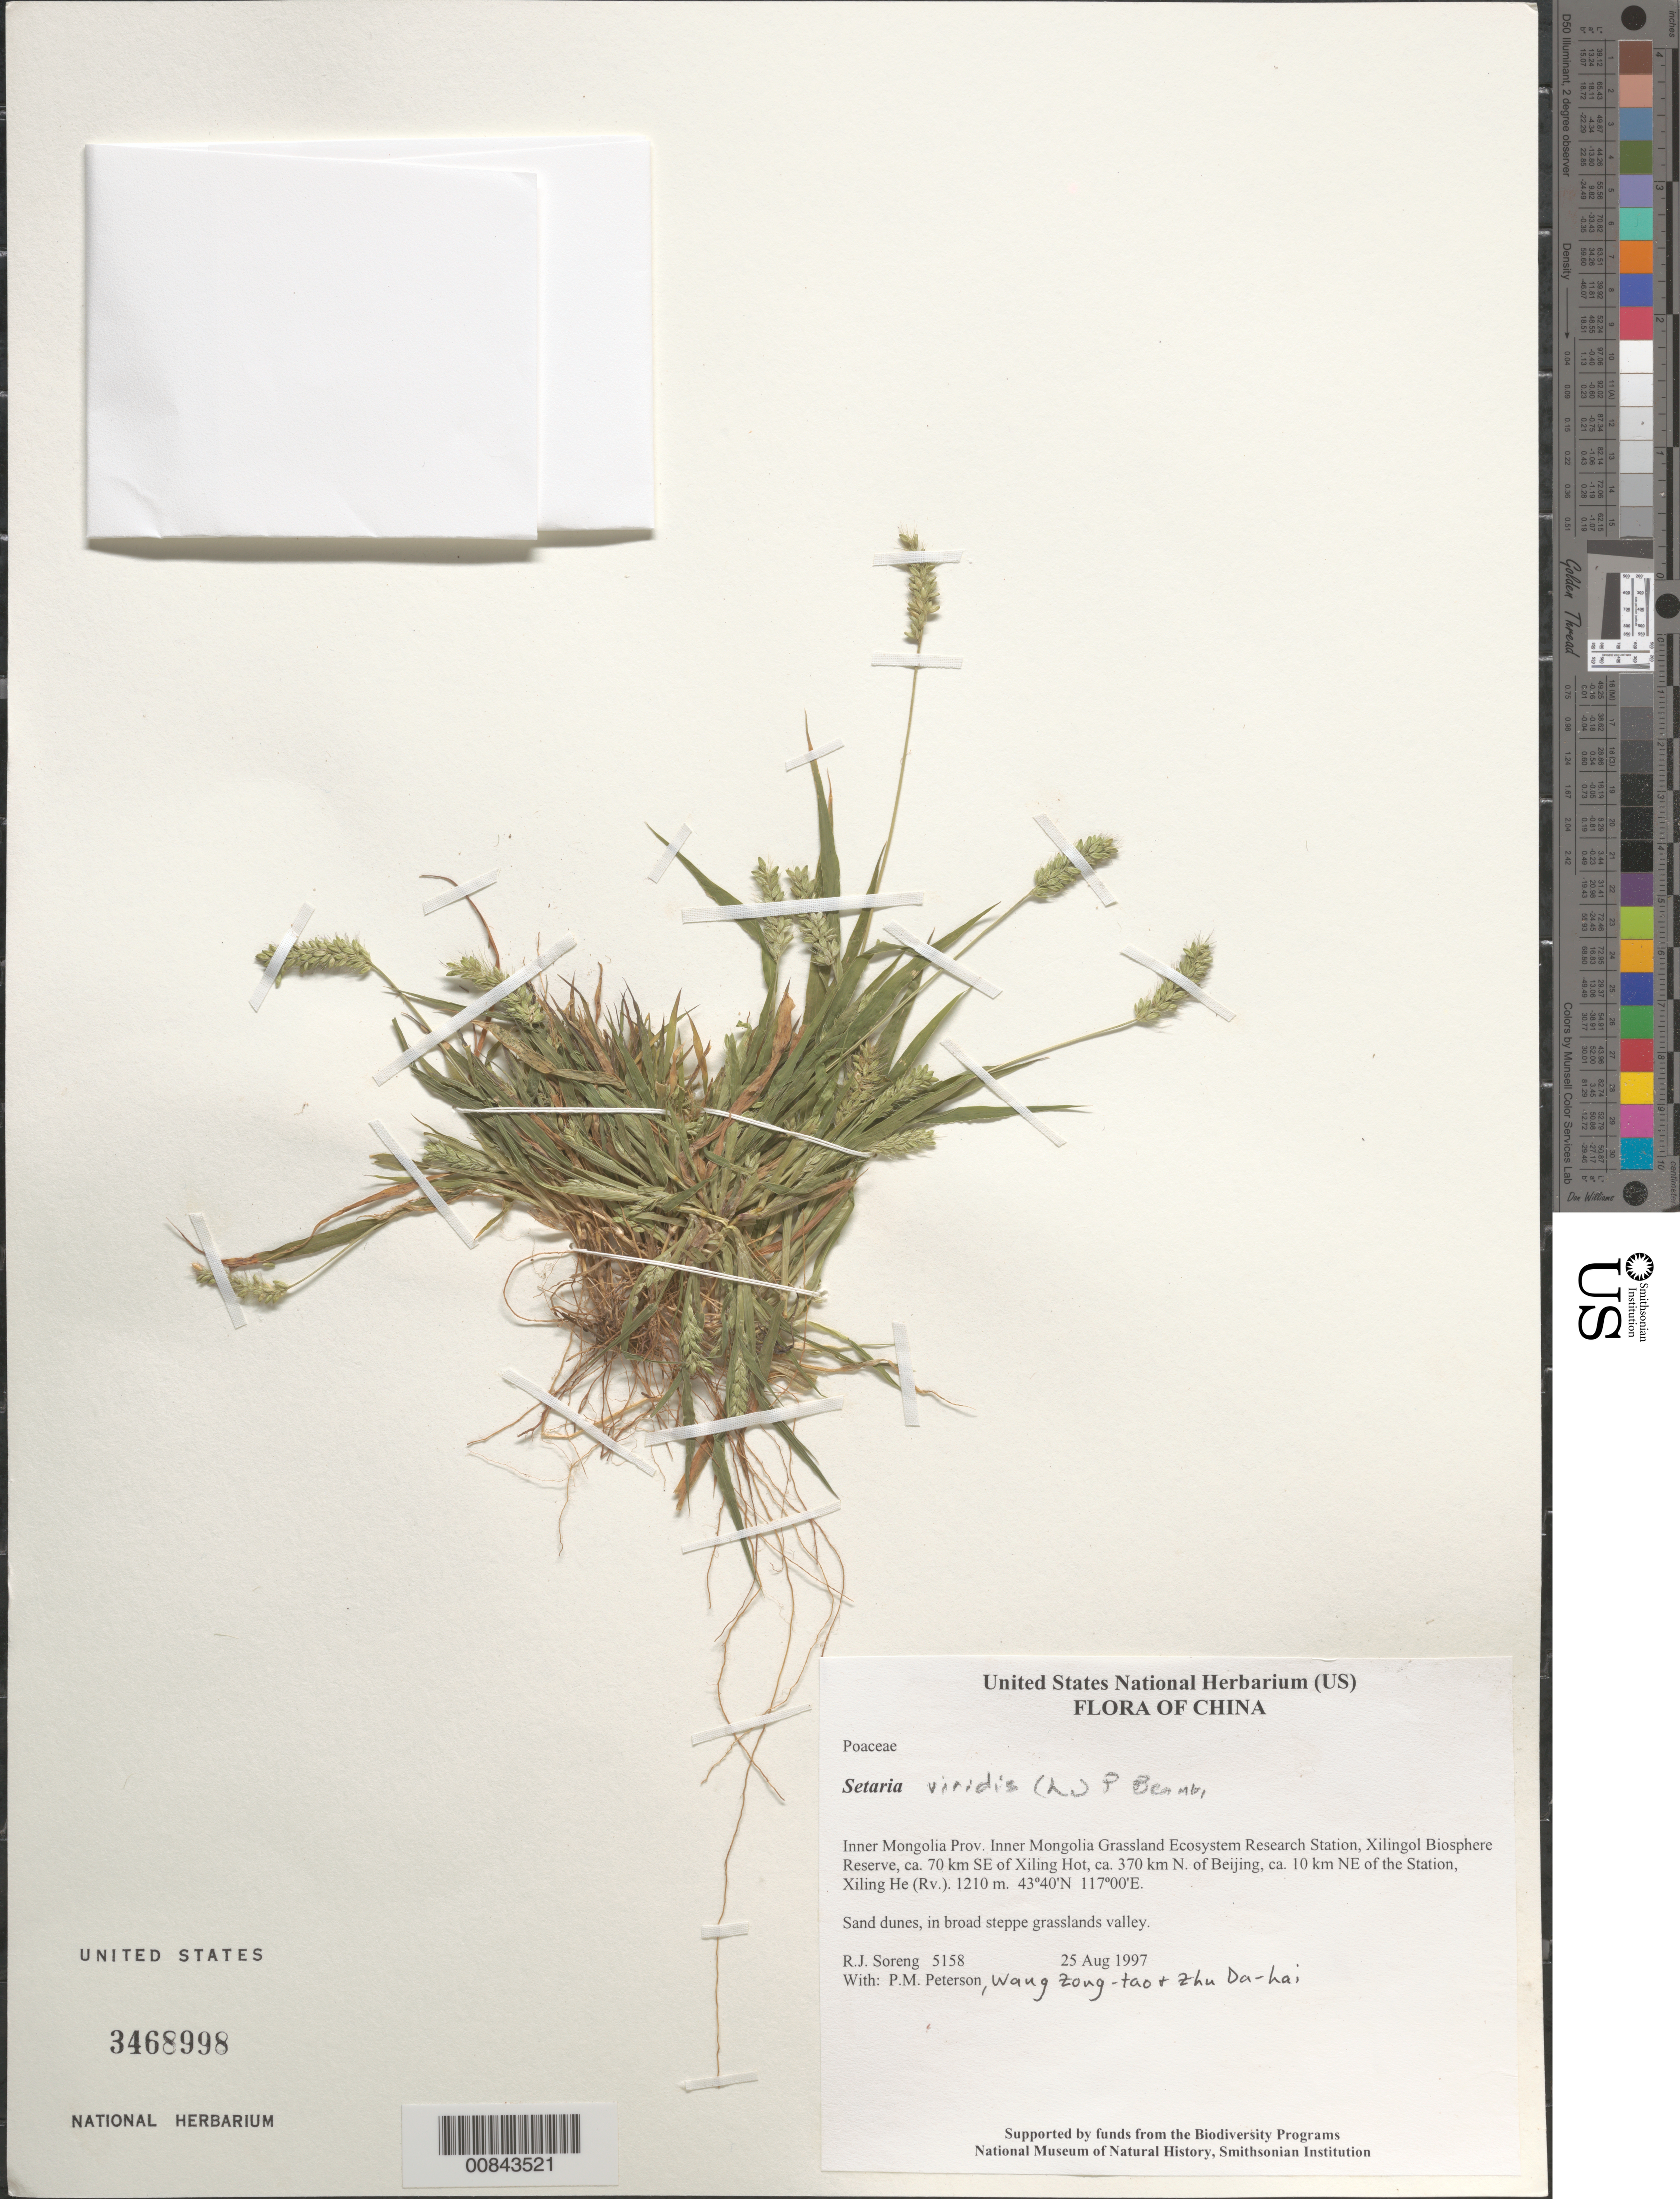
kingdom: Plantae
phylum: Tracheophyta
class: Liliopsida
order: Poales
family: Poaceae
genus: Setaria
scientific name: Setaria viridis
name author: (L.) P. Beauv.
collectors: R. J. Soreng, P. M. Peterson & Zhu Da-hai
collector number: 5158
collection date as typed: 25 Aug 1997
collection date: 1997-08-25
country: China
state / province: Nei Monggol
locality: Inner Mongolia Grassland Ecosystem Research Station, Xilingol Biosphere Reserve, ca. 70 km SE of Xiling Hot, ca. 370 km N. of Beijing, ca. 10 km NE of the Station, Xiling He (Rv.)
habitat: Sand dunes, in broad steppe grasslands valley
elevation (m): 1210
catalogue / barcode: US 3468998